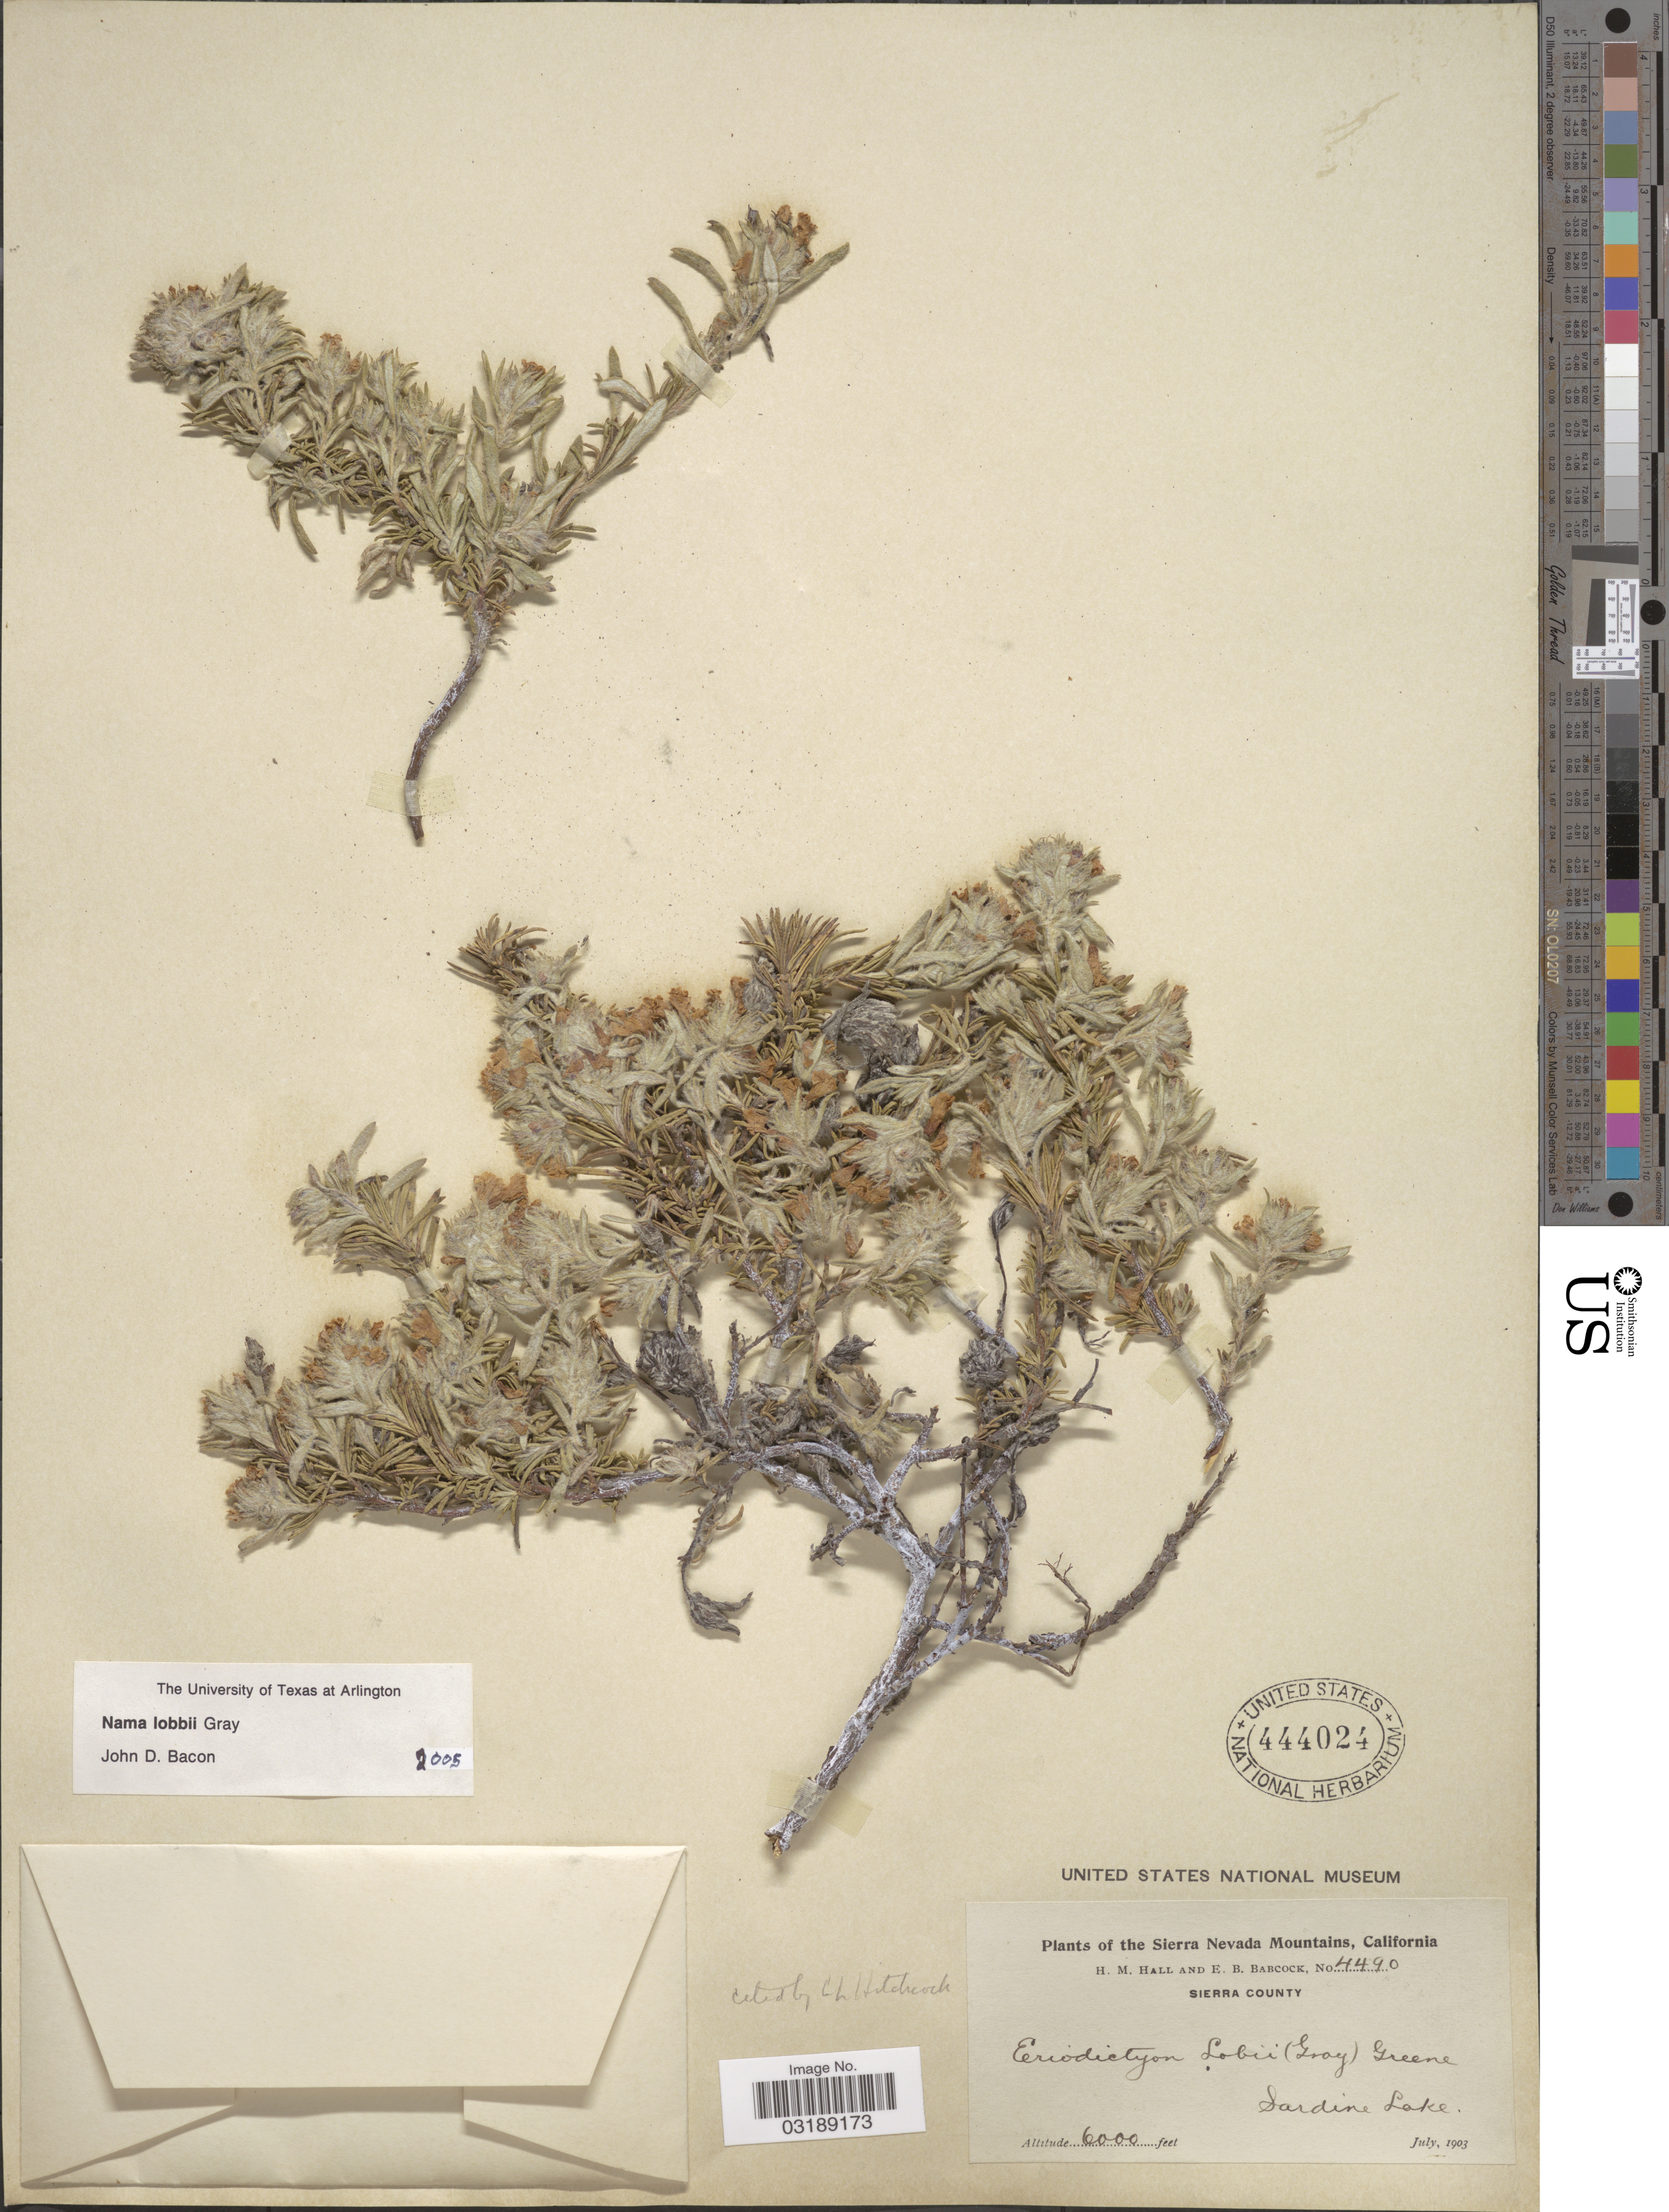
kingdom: Plantae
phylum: Tracheophyta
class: Magnoliopsida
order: Boraginales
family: Namaceae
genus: Nama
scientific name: Nama lobbii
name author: A. Gray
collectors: H. M. Hall & E. B. Babcock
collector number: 4490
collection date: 1903-07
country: United States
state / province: California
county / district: Sierra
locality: The Sierra Nevada Mountains, California, Sierra County, Sardine Lake.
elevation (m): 1829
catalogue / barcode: US 444024